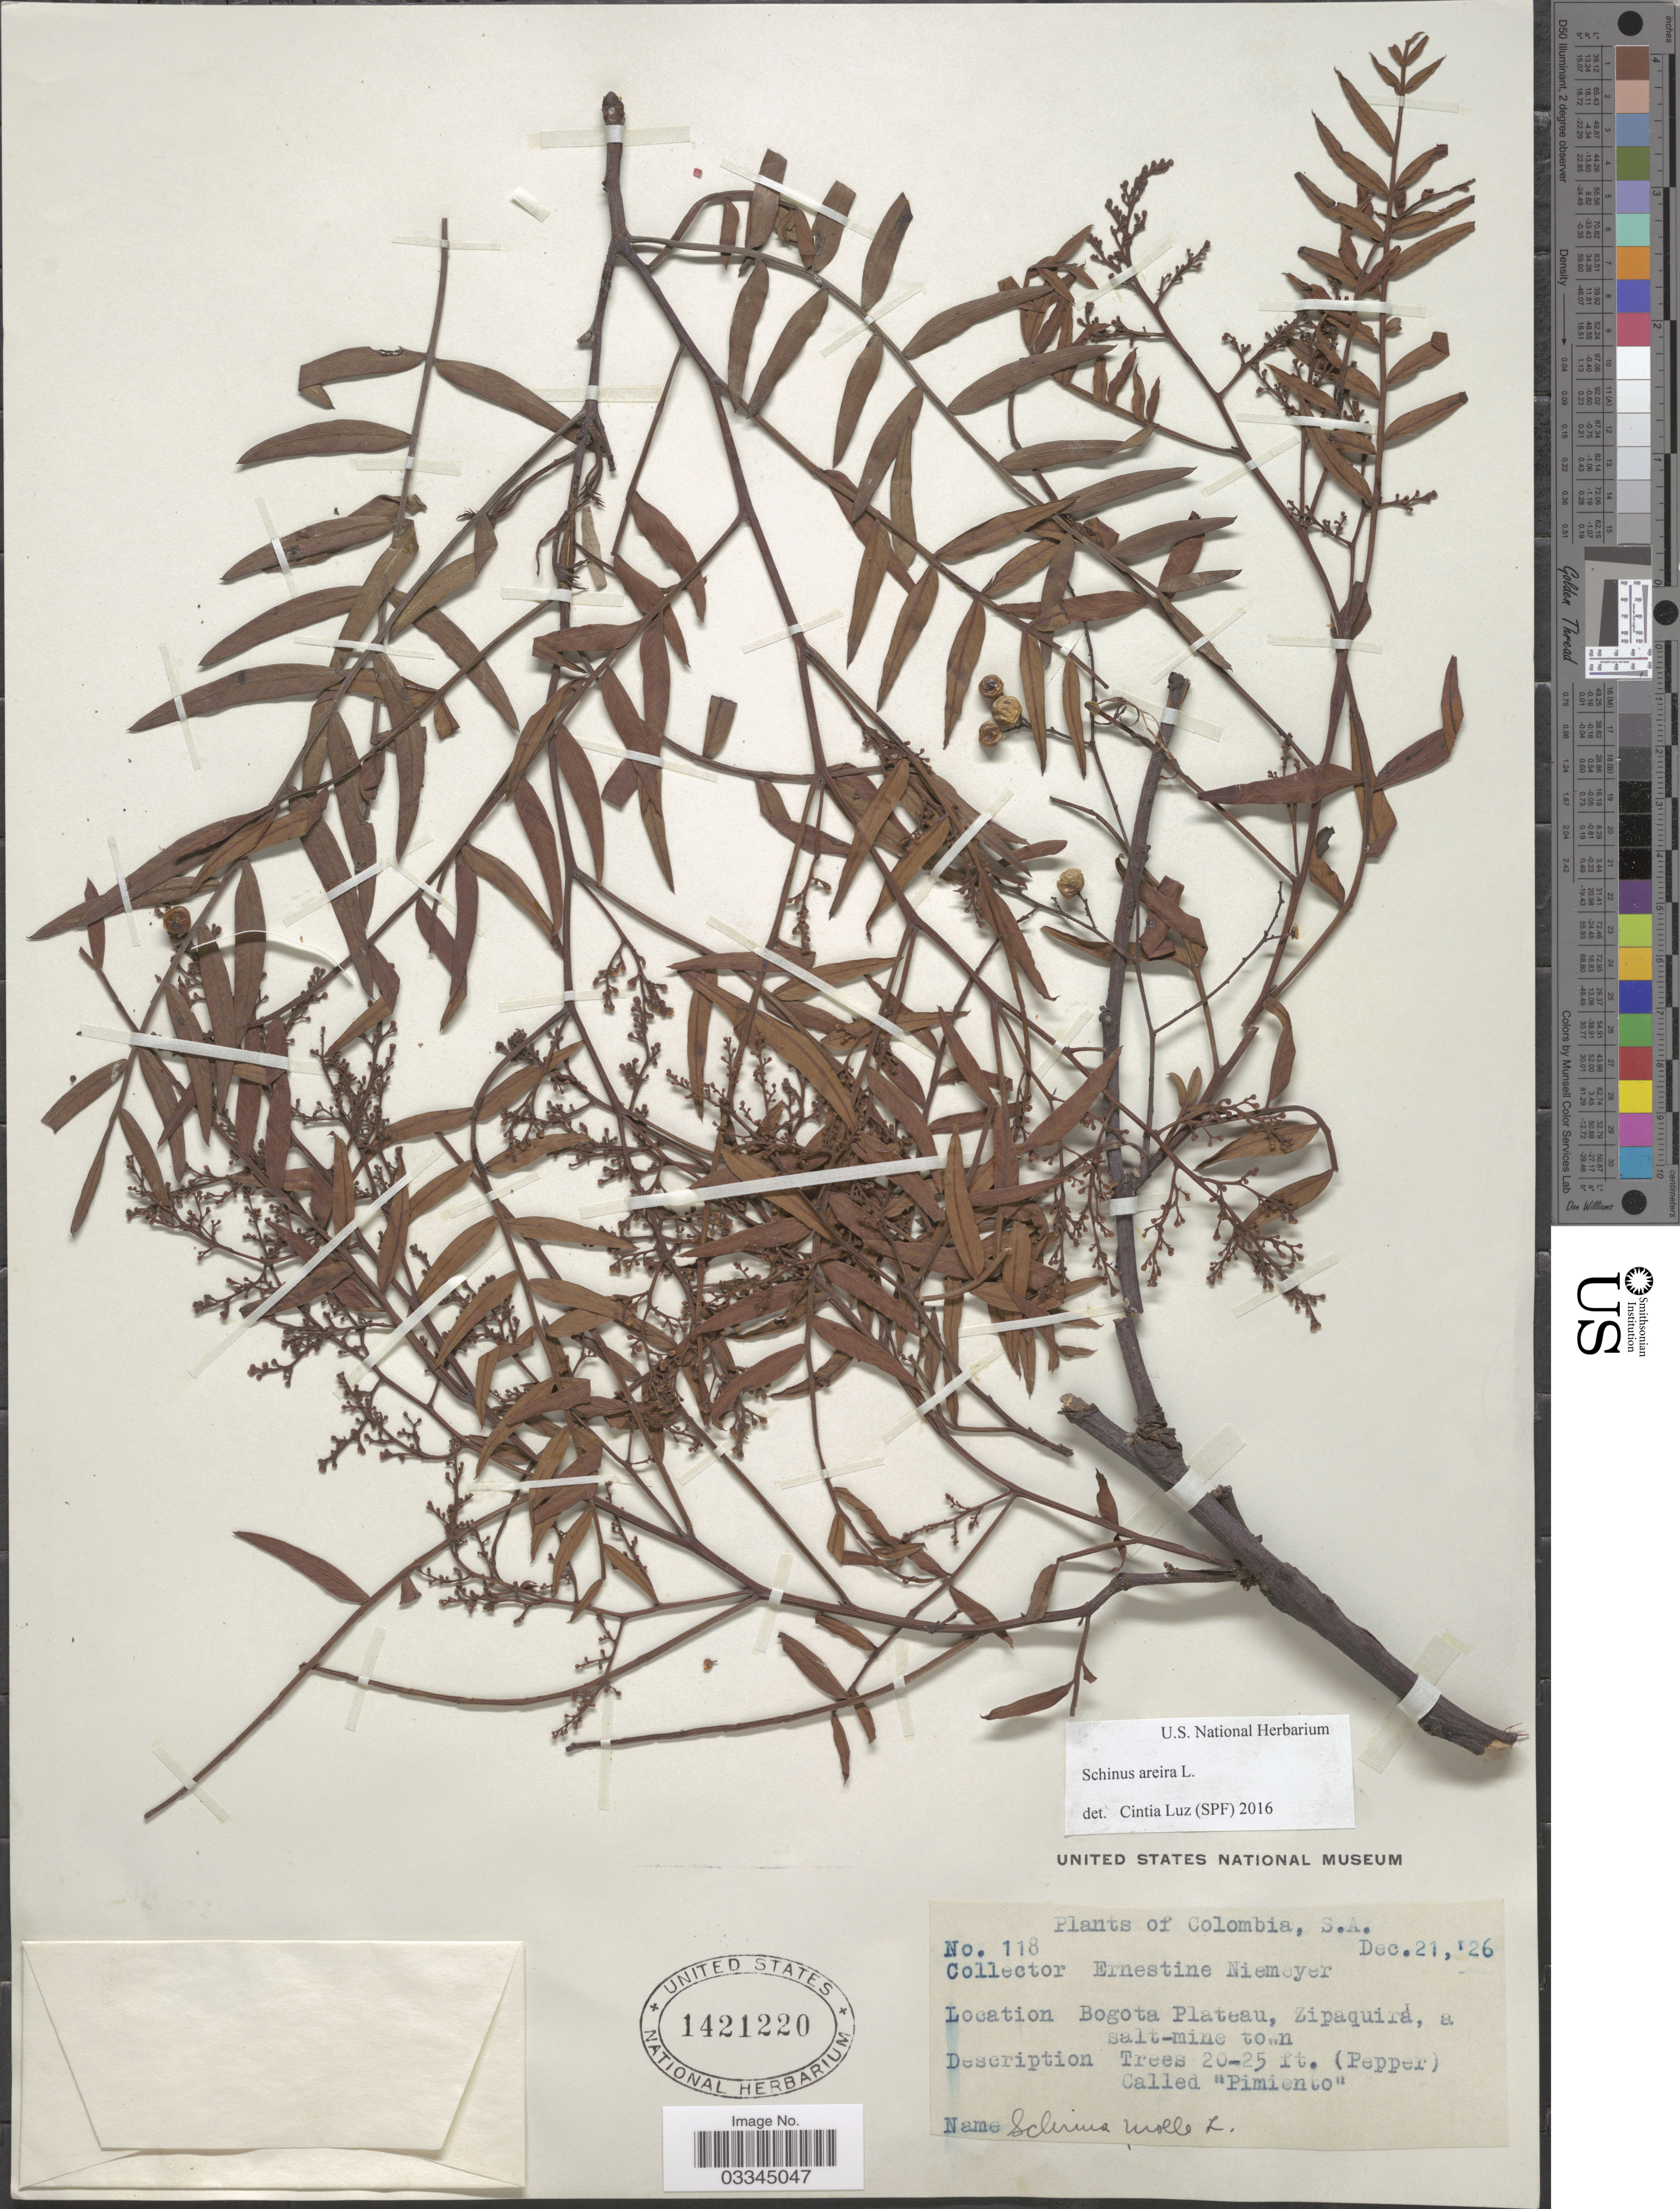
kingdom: Plantae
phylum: Tracheophyta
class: Magnoliopsida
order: Sapindales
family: Anacardiaceae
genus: Schinus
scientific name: Schinus areira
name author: L.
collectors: E. H. Niemeyer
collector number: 118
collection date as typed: Transcribed d/m/y: 21/12/26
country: Colombia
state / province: Bogota D.C.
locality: Bogota Plateau, Zipaquirá.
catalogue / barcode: US 1421220